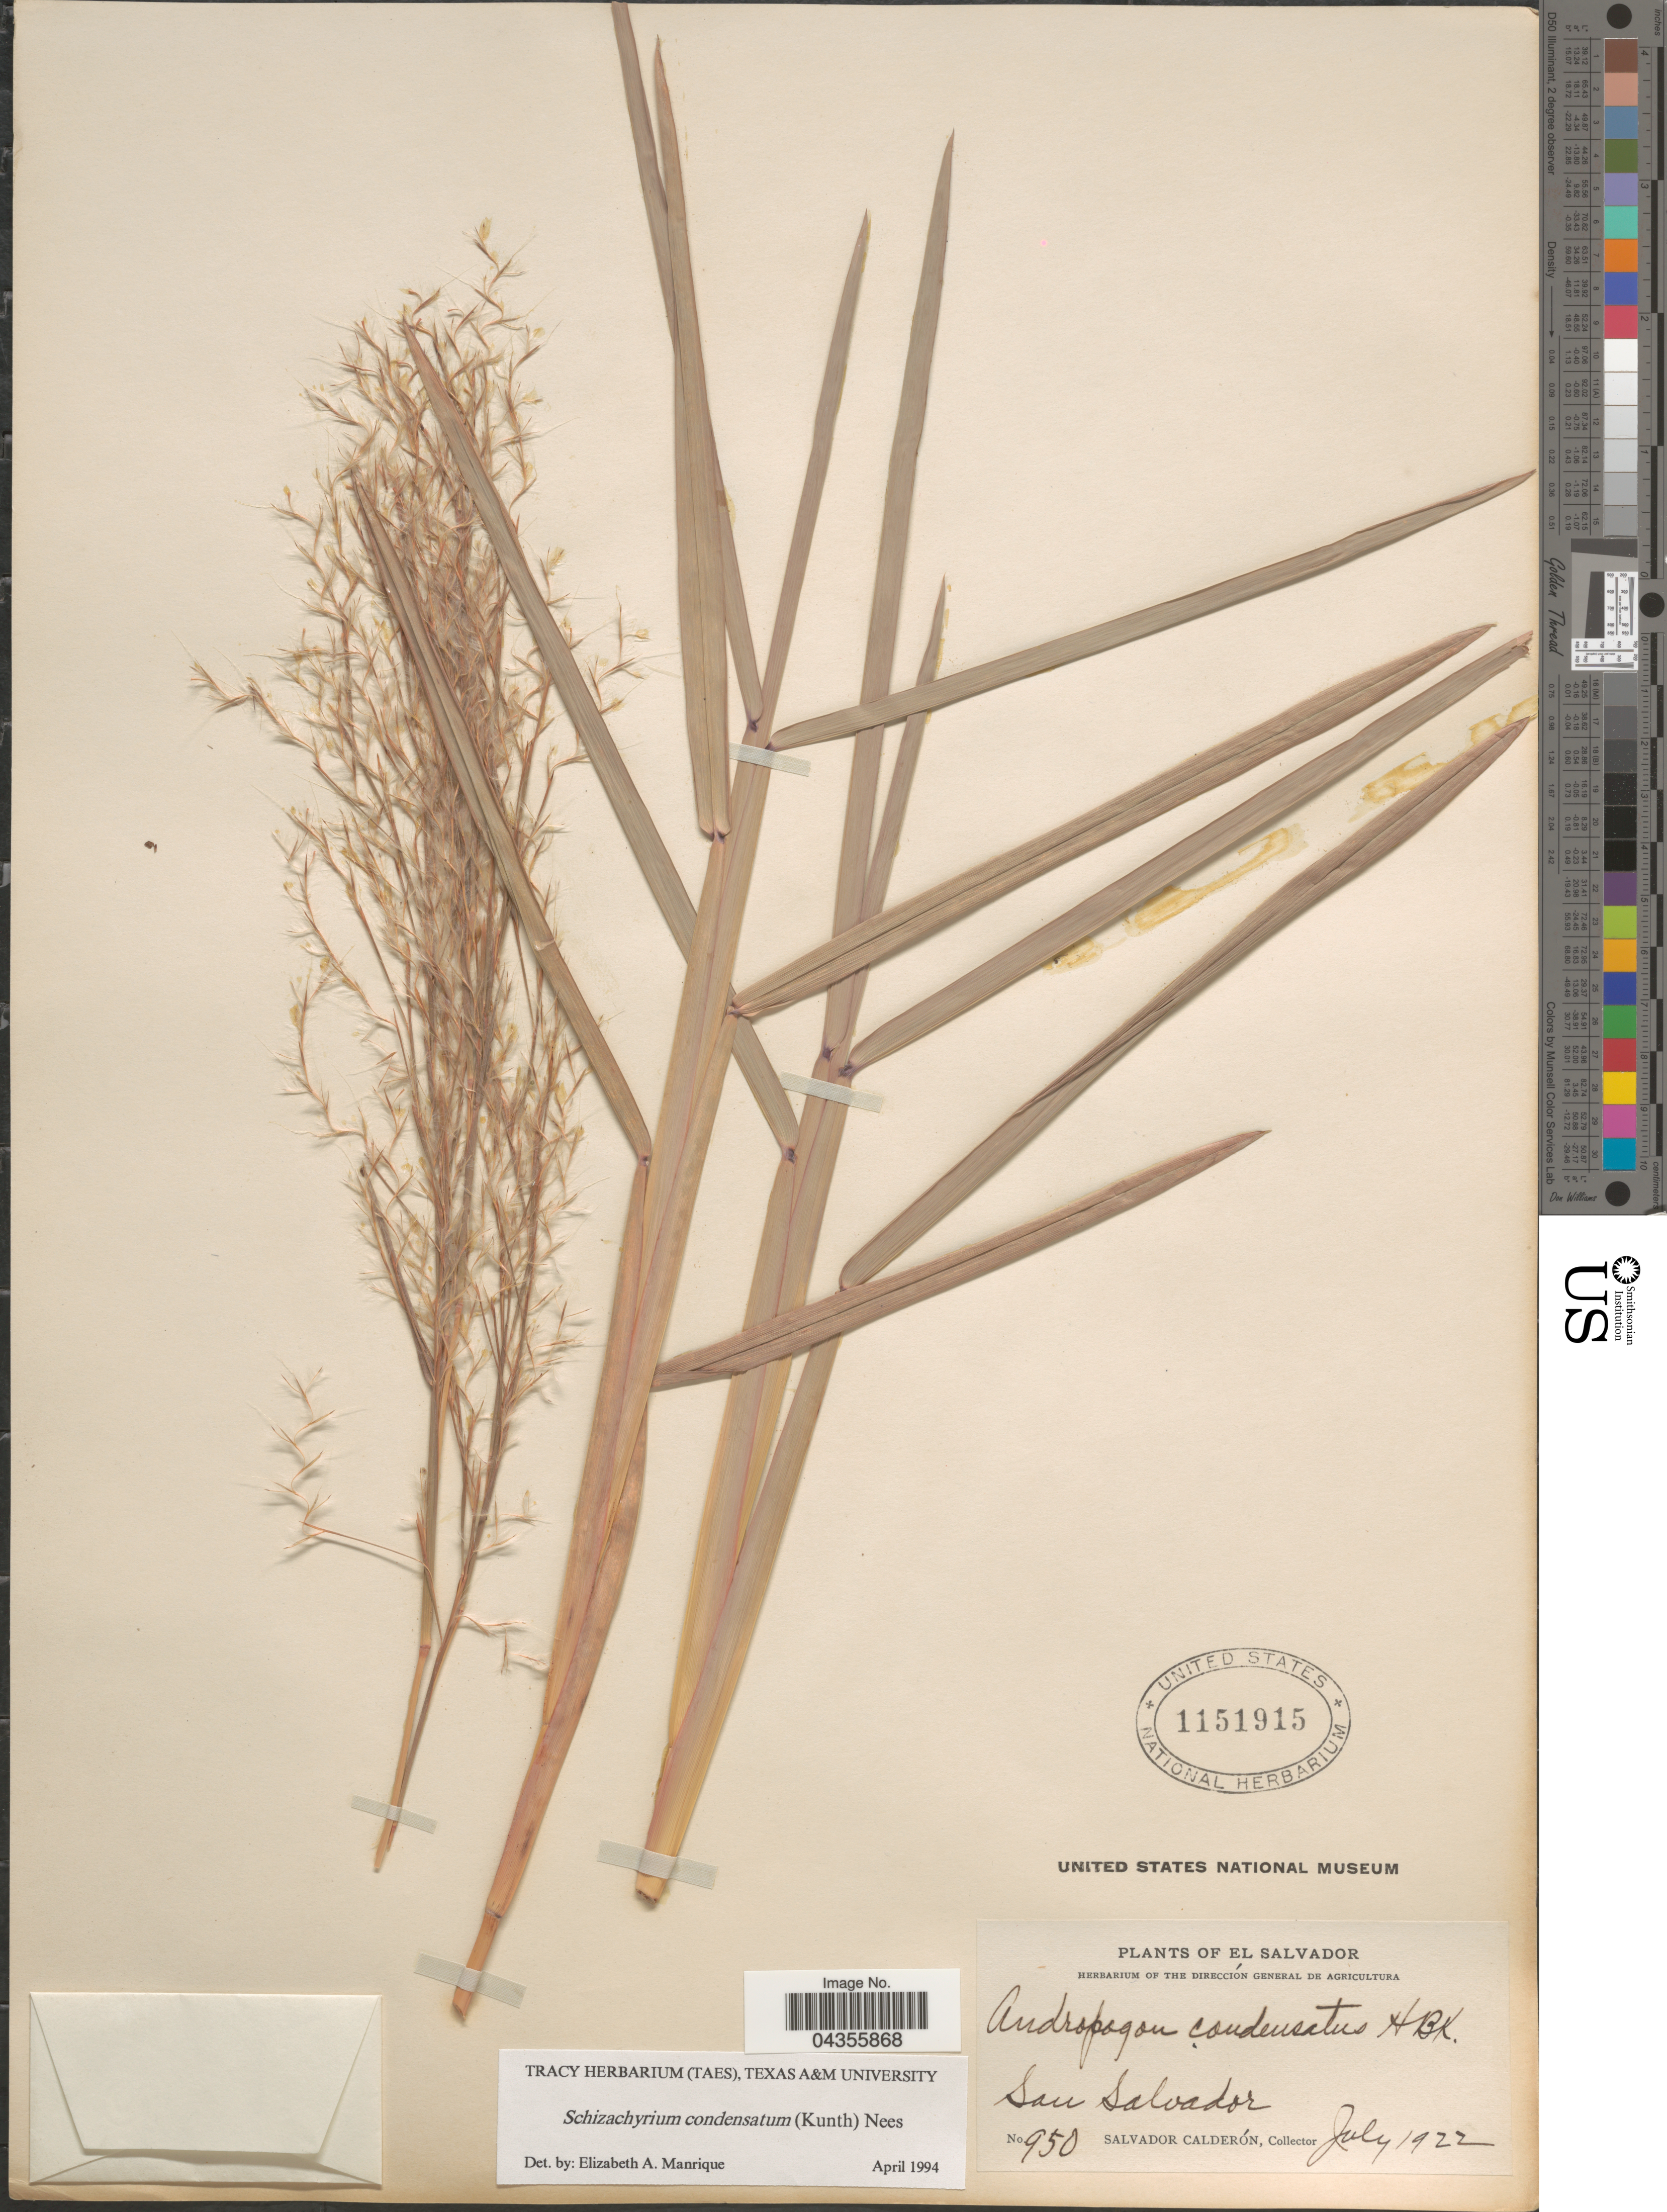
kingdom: Plantae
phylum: Tracheophyta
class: Liliopsida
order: Poales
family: Poaceae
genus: Schizachyrium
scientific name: Schizachyrium condensatum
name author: (Kunth) Nees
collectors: S. Calderón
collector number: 950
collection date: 1922-07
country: El Salvador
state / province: San Salvador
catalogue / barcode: US 1151915